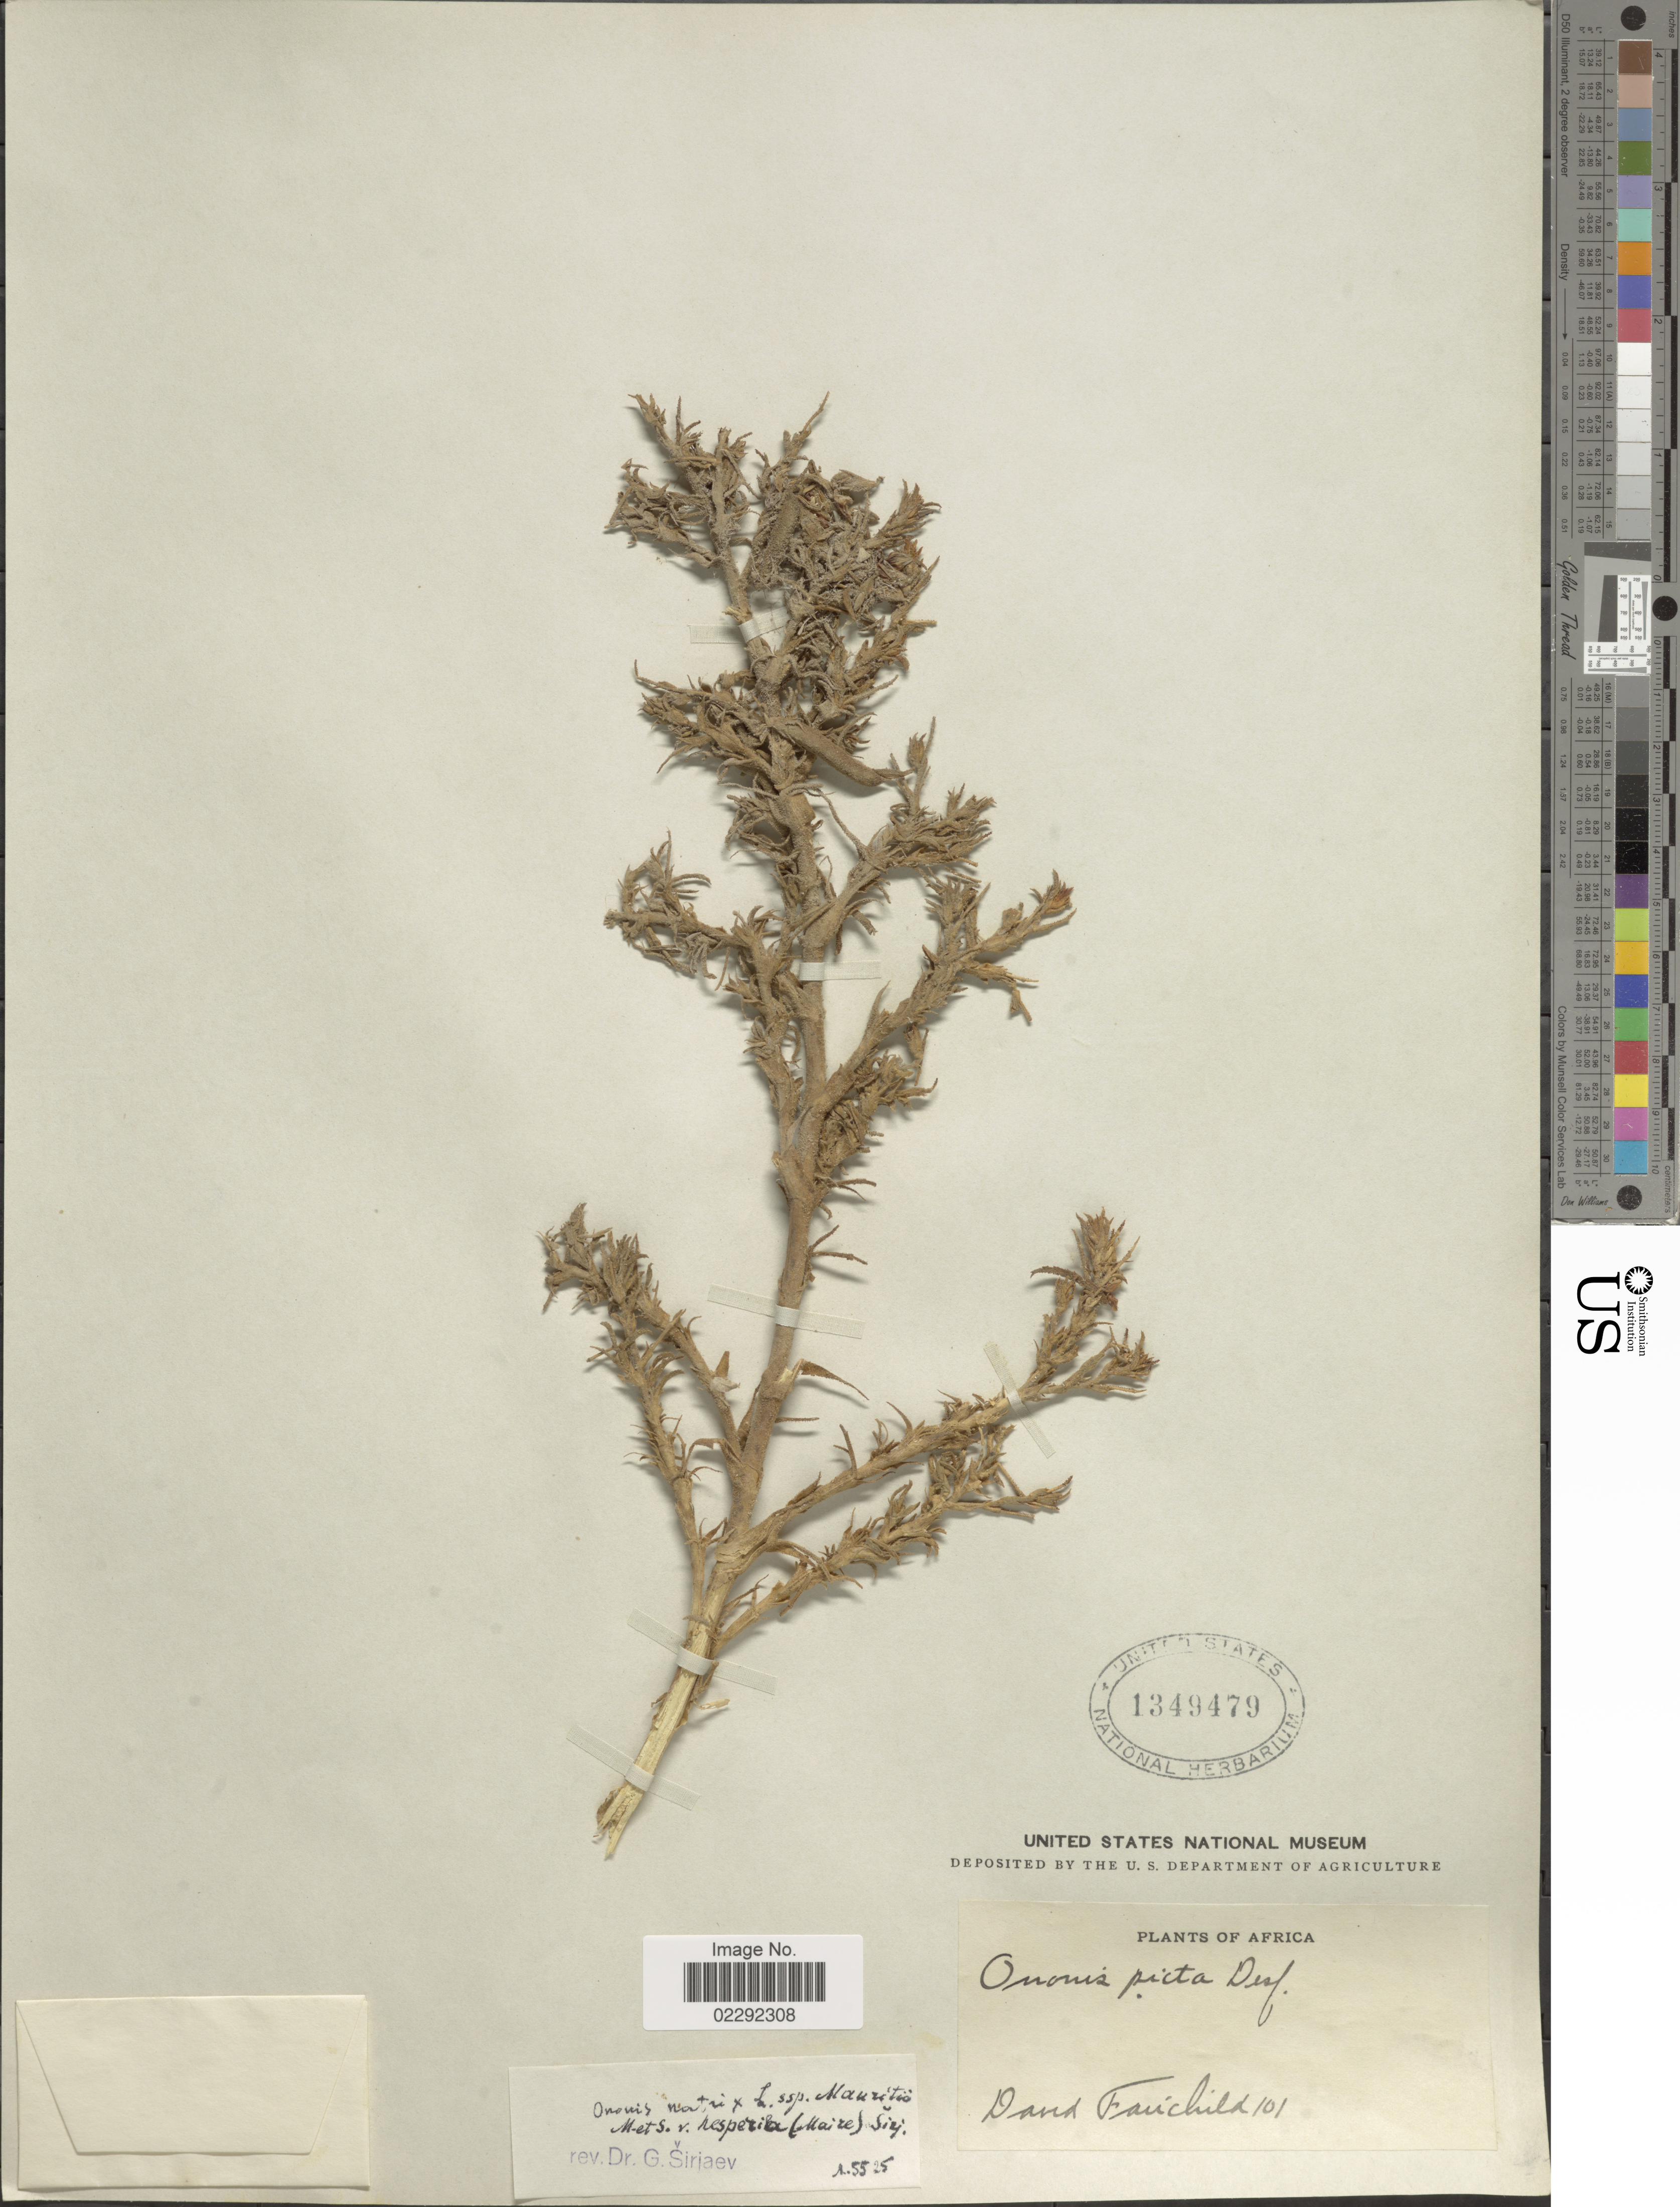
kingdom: Plantae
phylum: Tracheophyta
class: Magnoliopsida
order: Fabales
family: Fabaceae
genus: Ononis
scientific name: Ononis natrix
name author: L.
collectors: D. Fairchild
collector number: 101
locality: Africa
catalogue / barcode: US 1349479